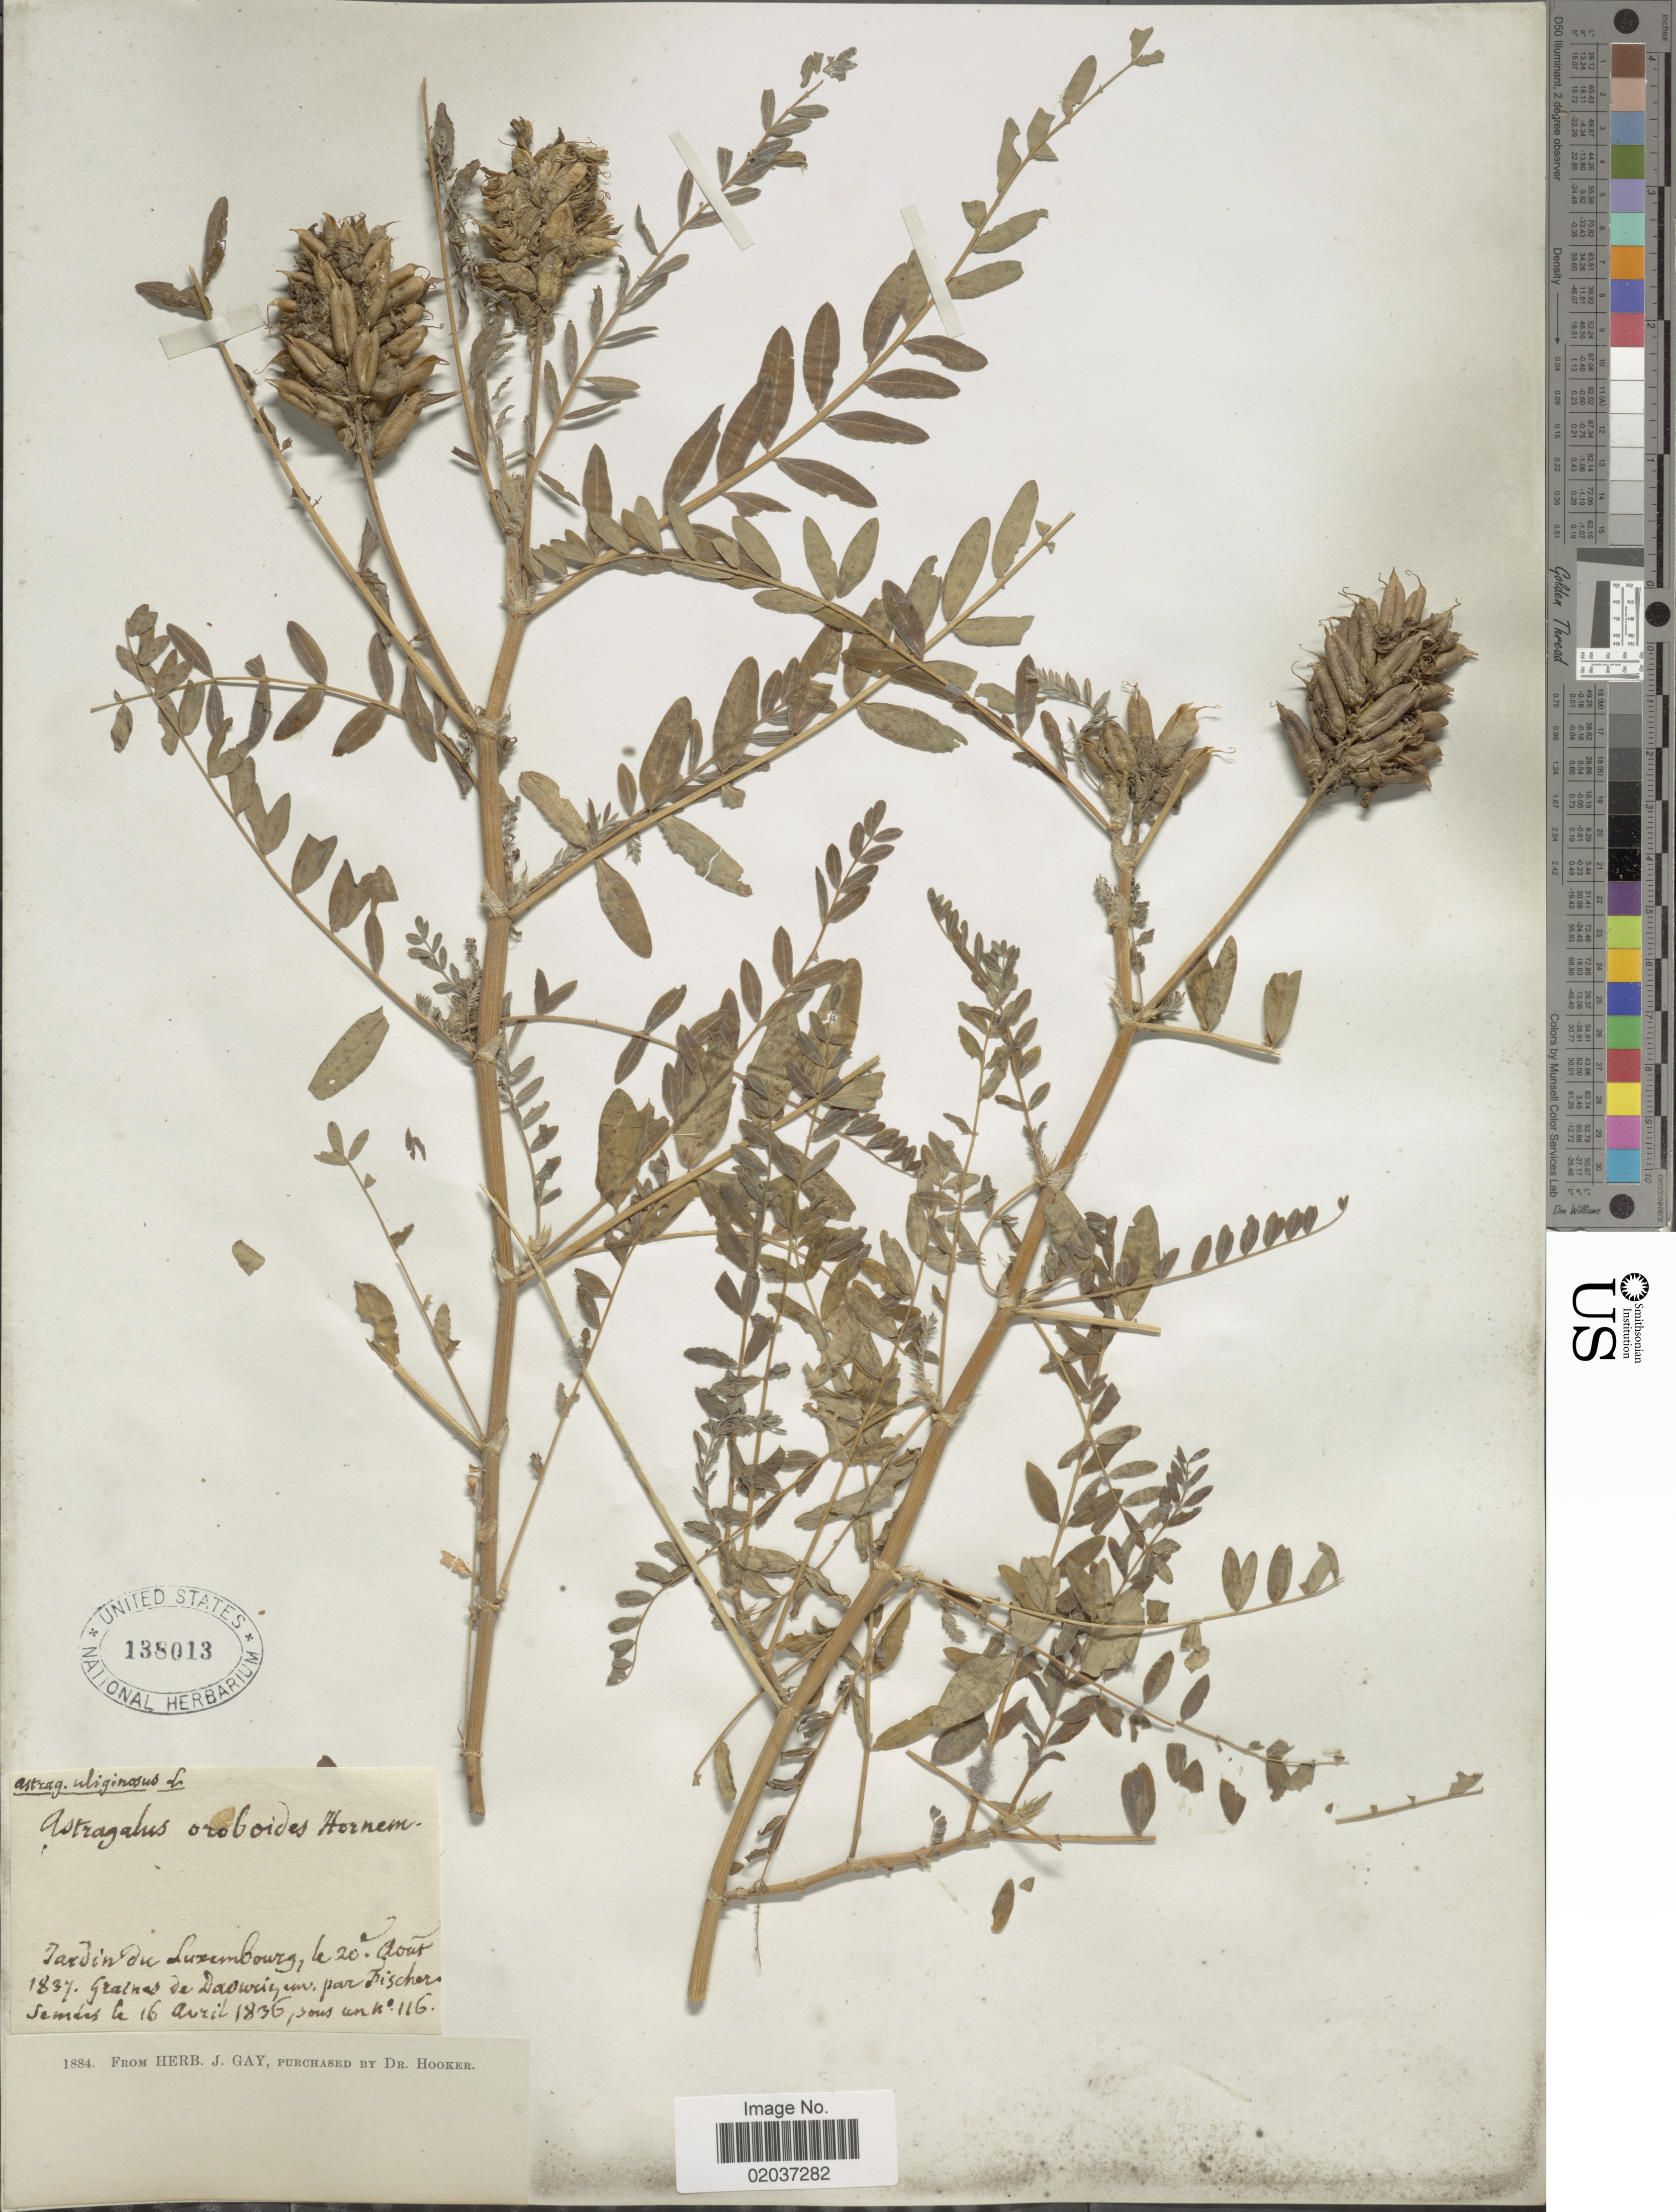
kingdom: Plantae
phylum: Tracheophyta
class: Magnoliopsida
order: Fabales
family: Fabaceae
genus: Astragalus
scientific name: Astragalus oroboides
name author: Hornem.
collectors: ex herb. J. Gay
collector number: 116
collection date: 1837-08-20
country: Luxembourg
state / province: Luxembourg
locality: Jardin de Luxembourg.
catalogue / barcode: US 138013